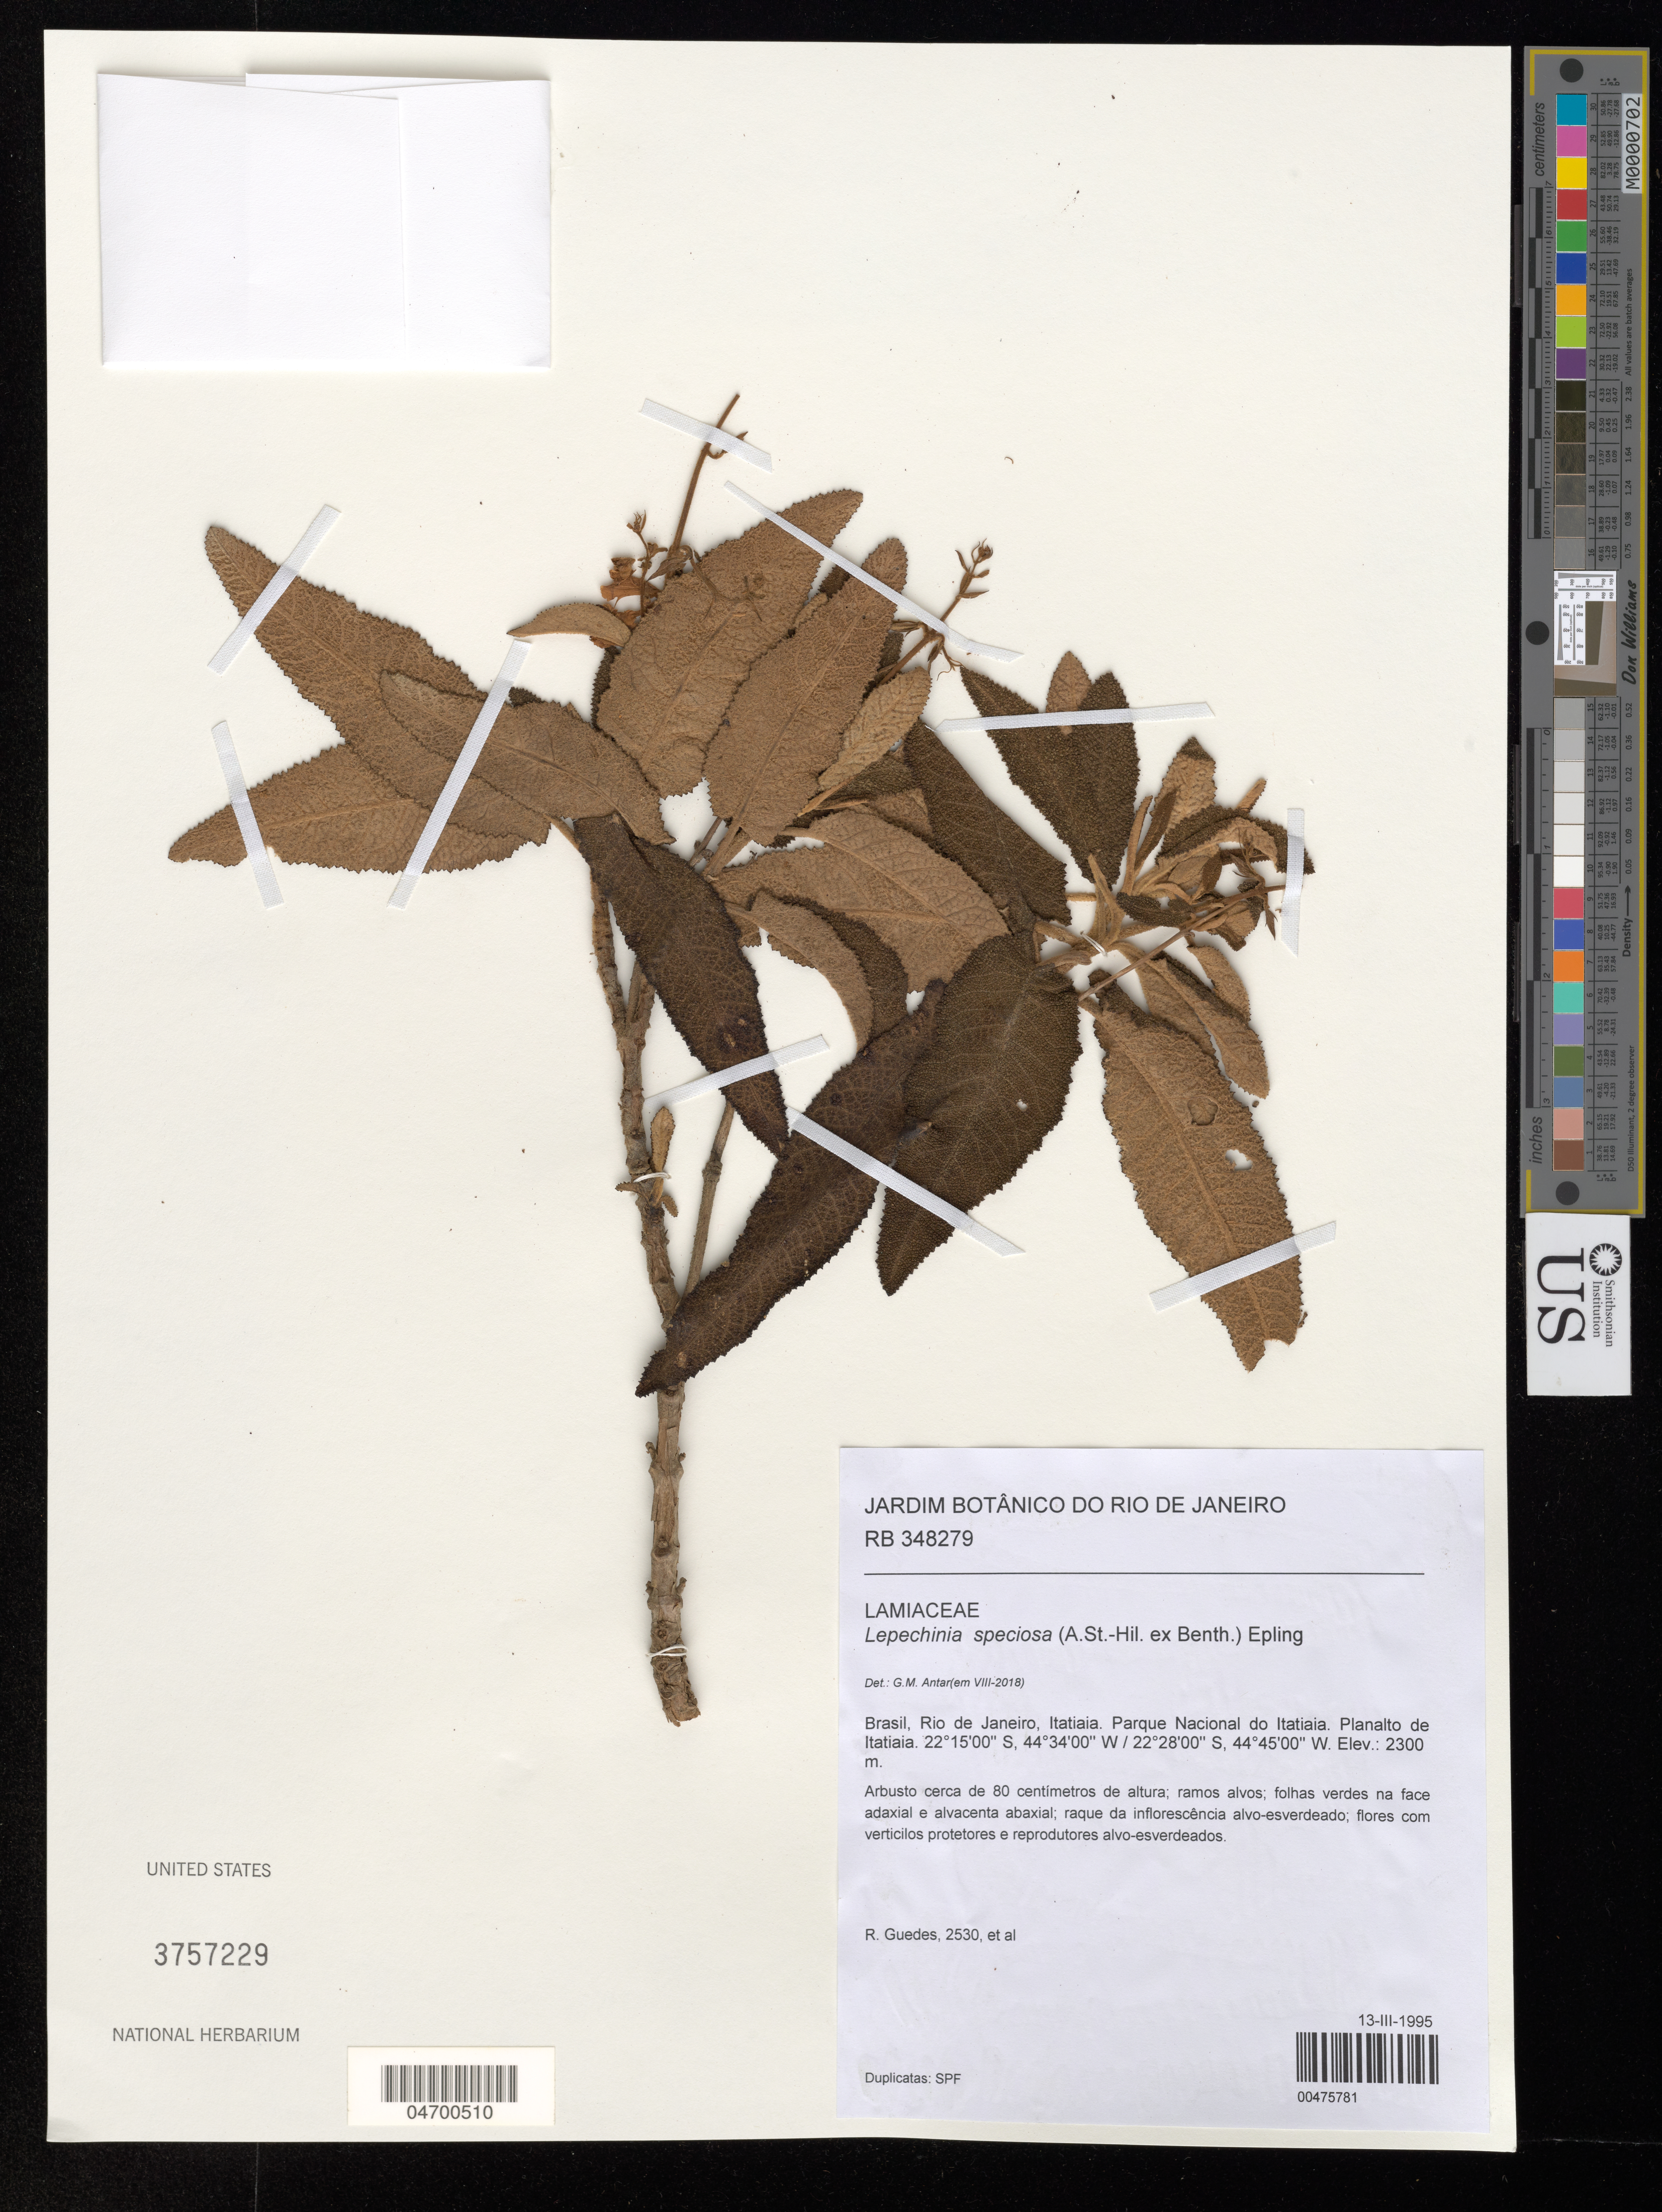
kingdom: Plantae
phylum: Tracheophyta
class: Magnoliopsida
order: Lamiales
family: Lamiaceae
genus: Lepechinia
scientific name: Lepechinia speciosa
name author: (A. St.-Hil. & Benth.) Epling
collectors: R. Guedes & et al.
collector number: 2530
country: Brazil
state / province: Rio de Janeiro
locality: Itatiaia. Parque Nacional de Itatiaia. Planalto de Itatiaia.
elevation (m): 2300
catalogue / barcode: US 3757229